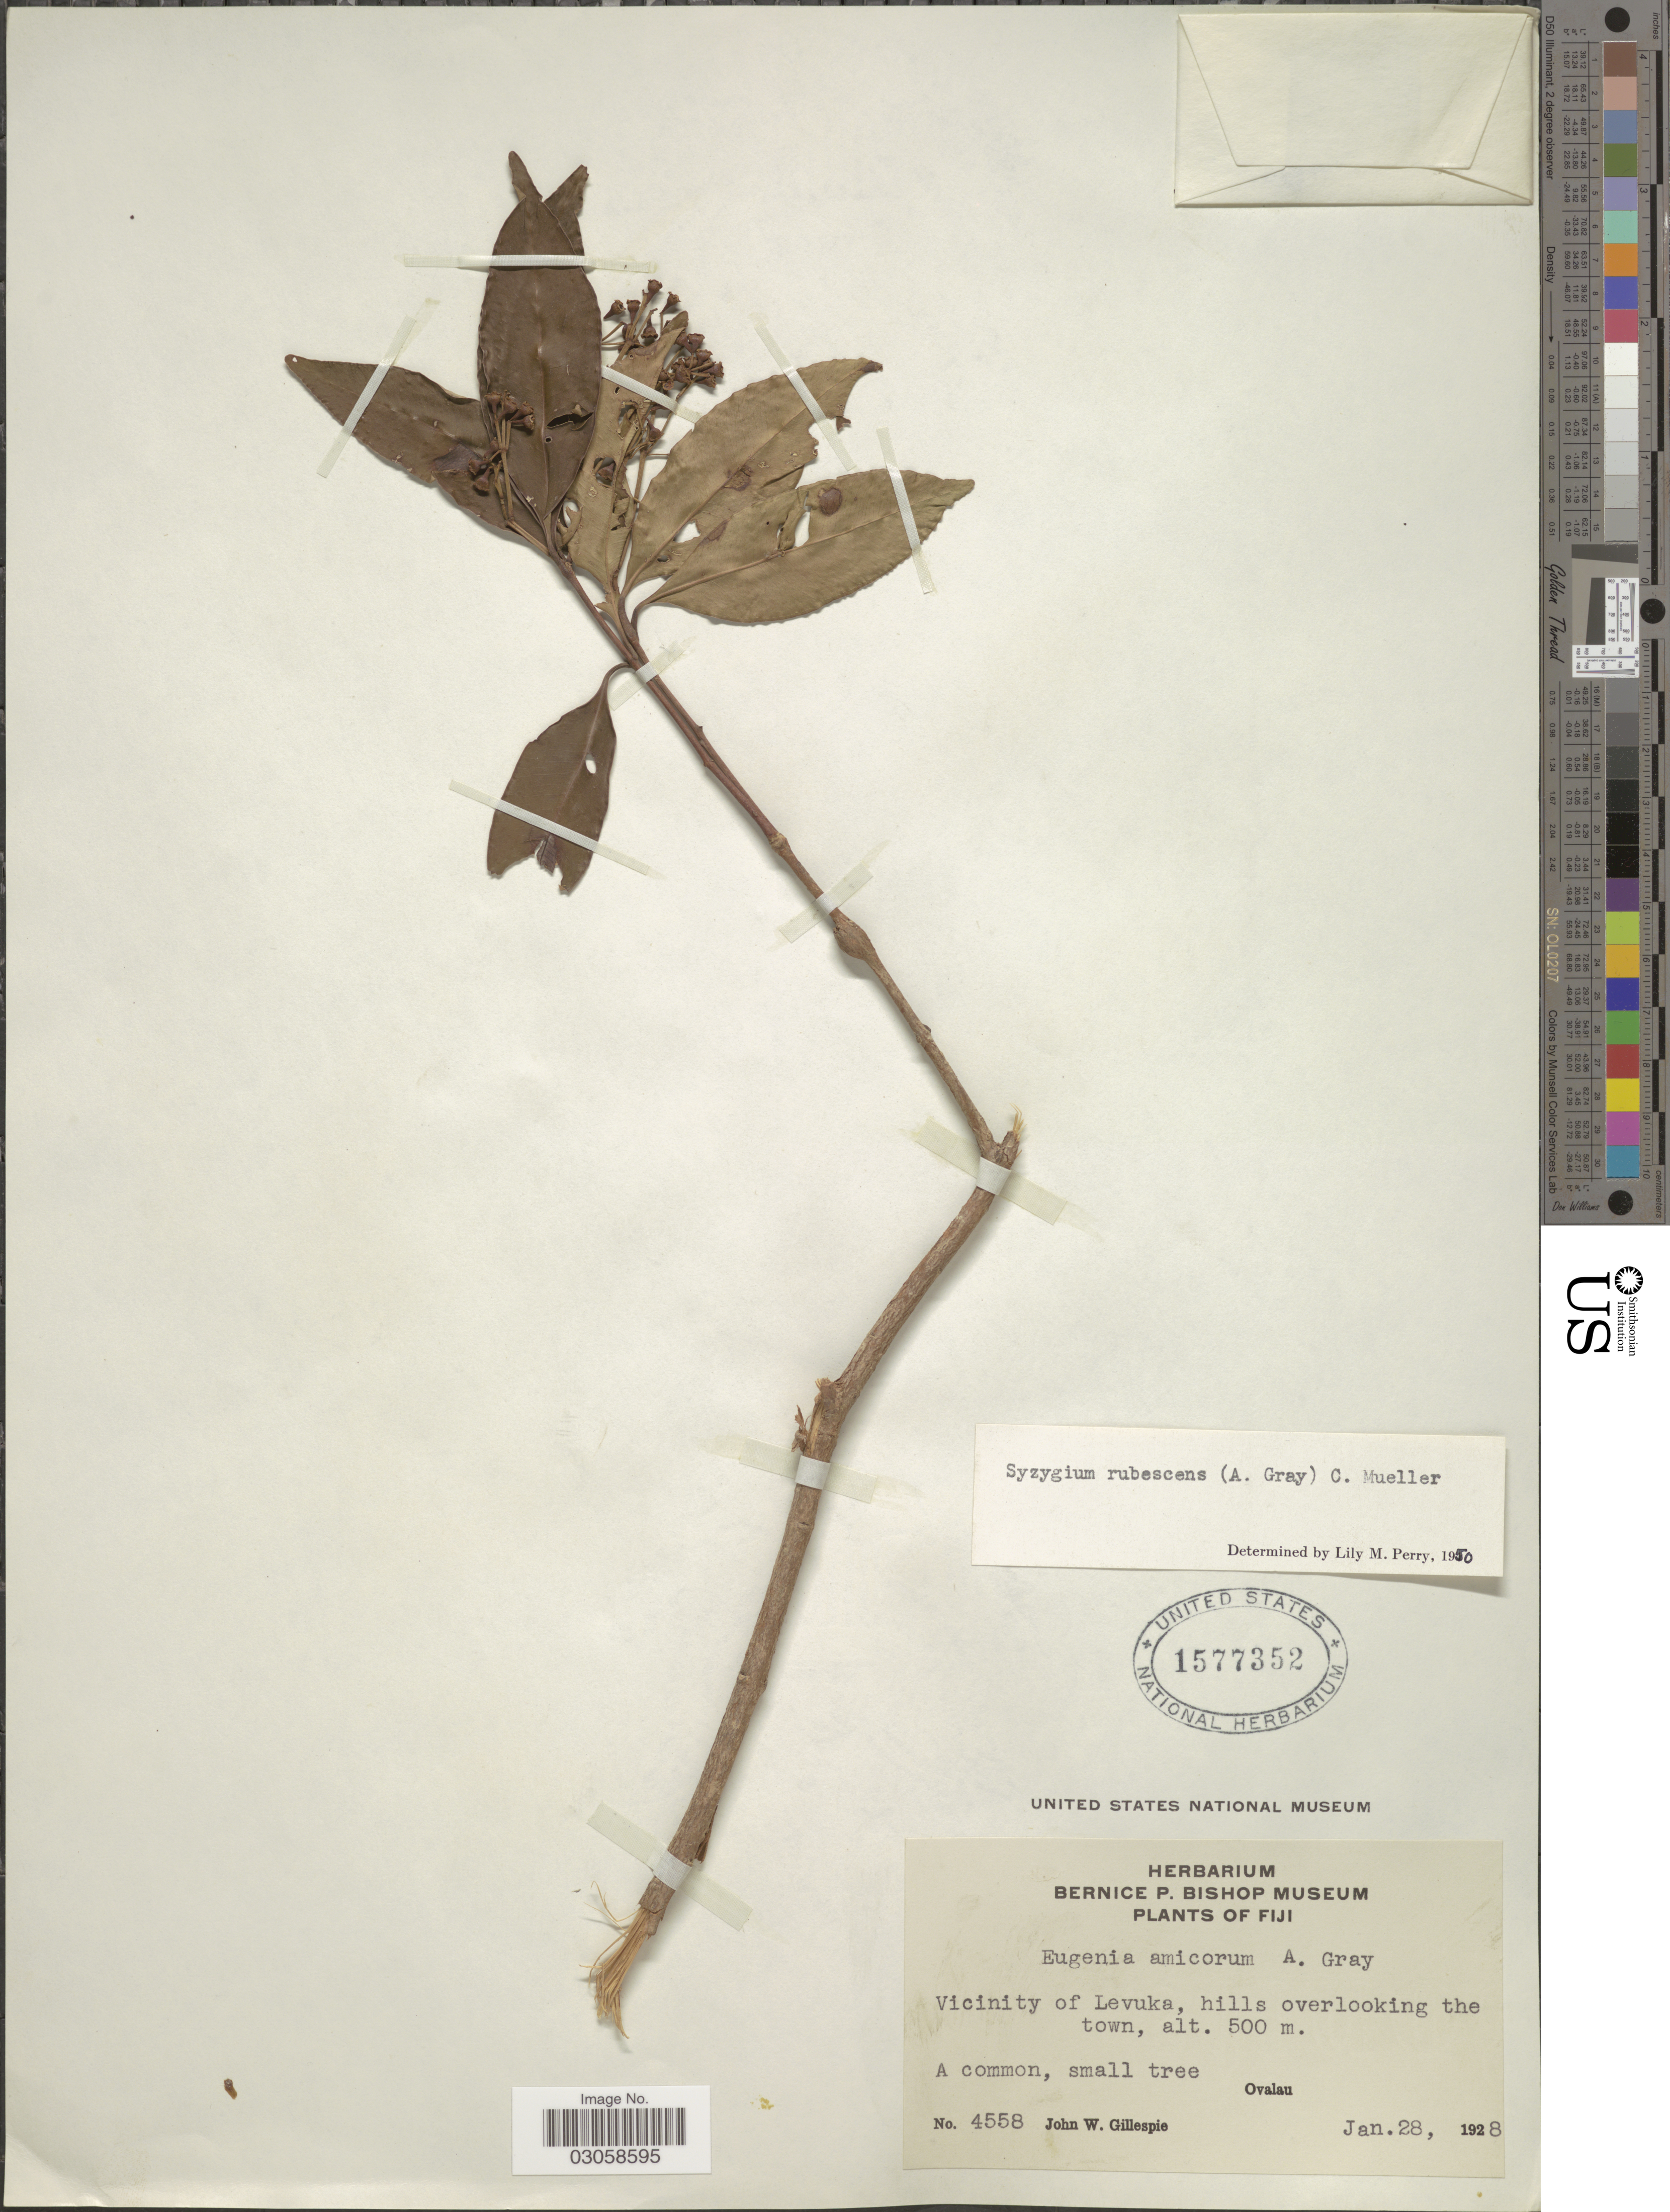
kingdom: Plantae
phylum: Tracheophyta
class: Magnoliopsida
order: Myrtales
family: Myrtaceae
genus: Syzygium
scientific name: Syzygium rubescens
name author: (A. Gray) Mueller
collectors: J. W. Gillespie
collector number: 4558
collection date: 1928-01-28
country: Fiji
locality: Vicinity of Levuka, hills overlooking the town, Ovalau.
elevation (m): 500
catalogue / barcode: US 1577352